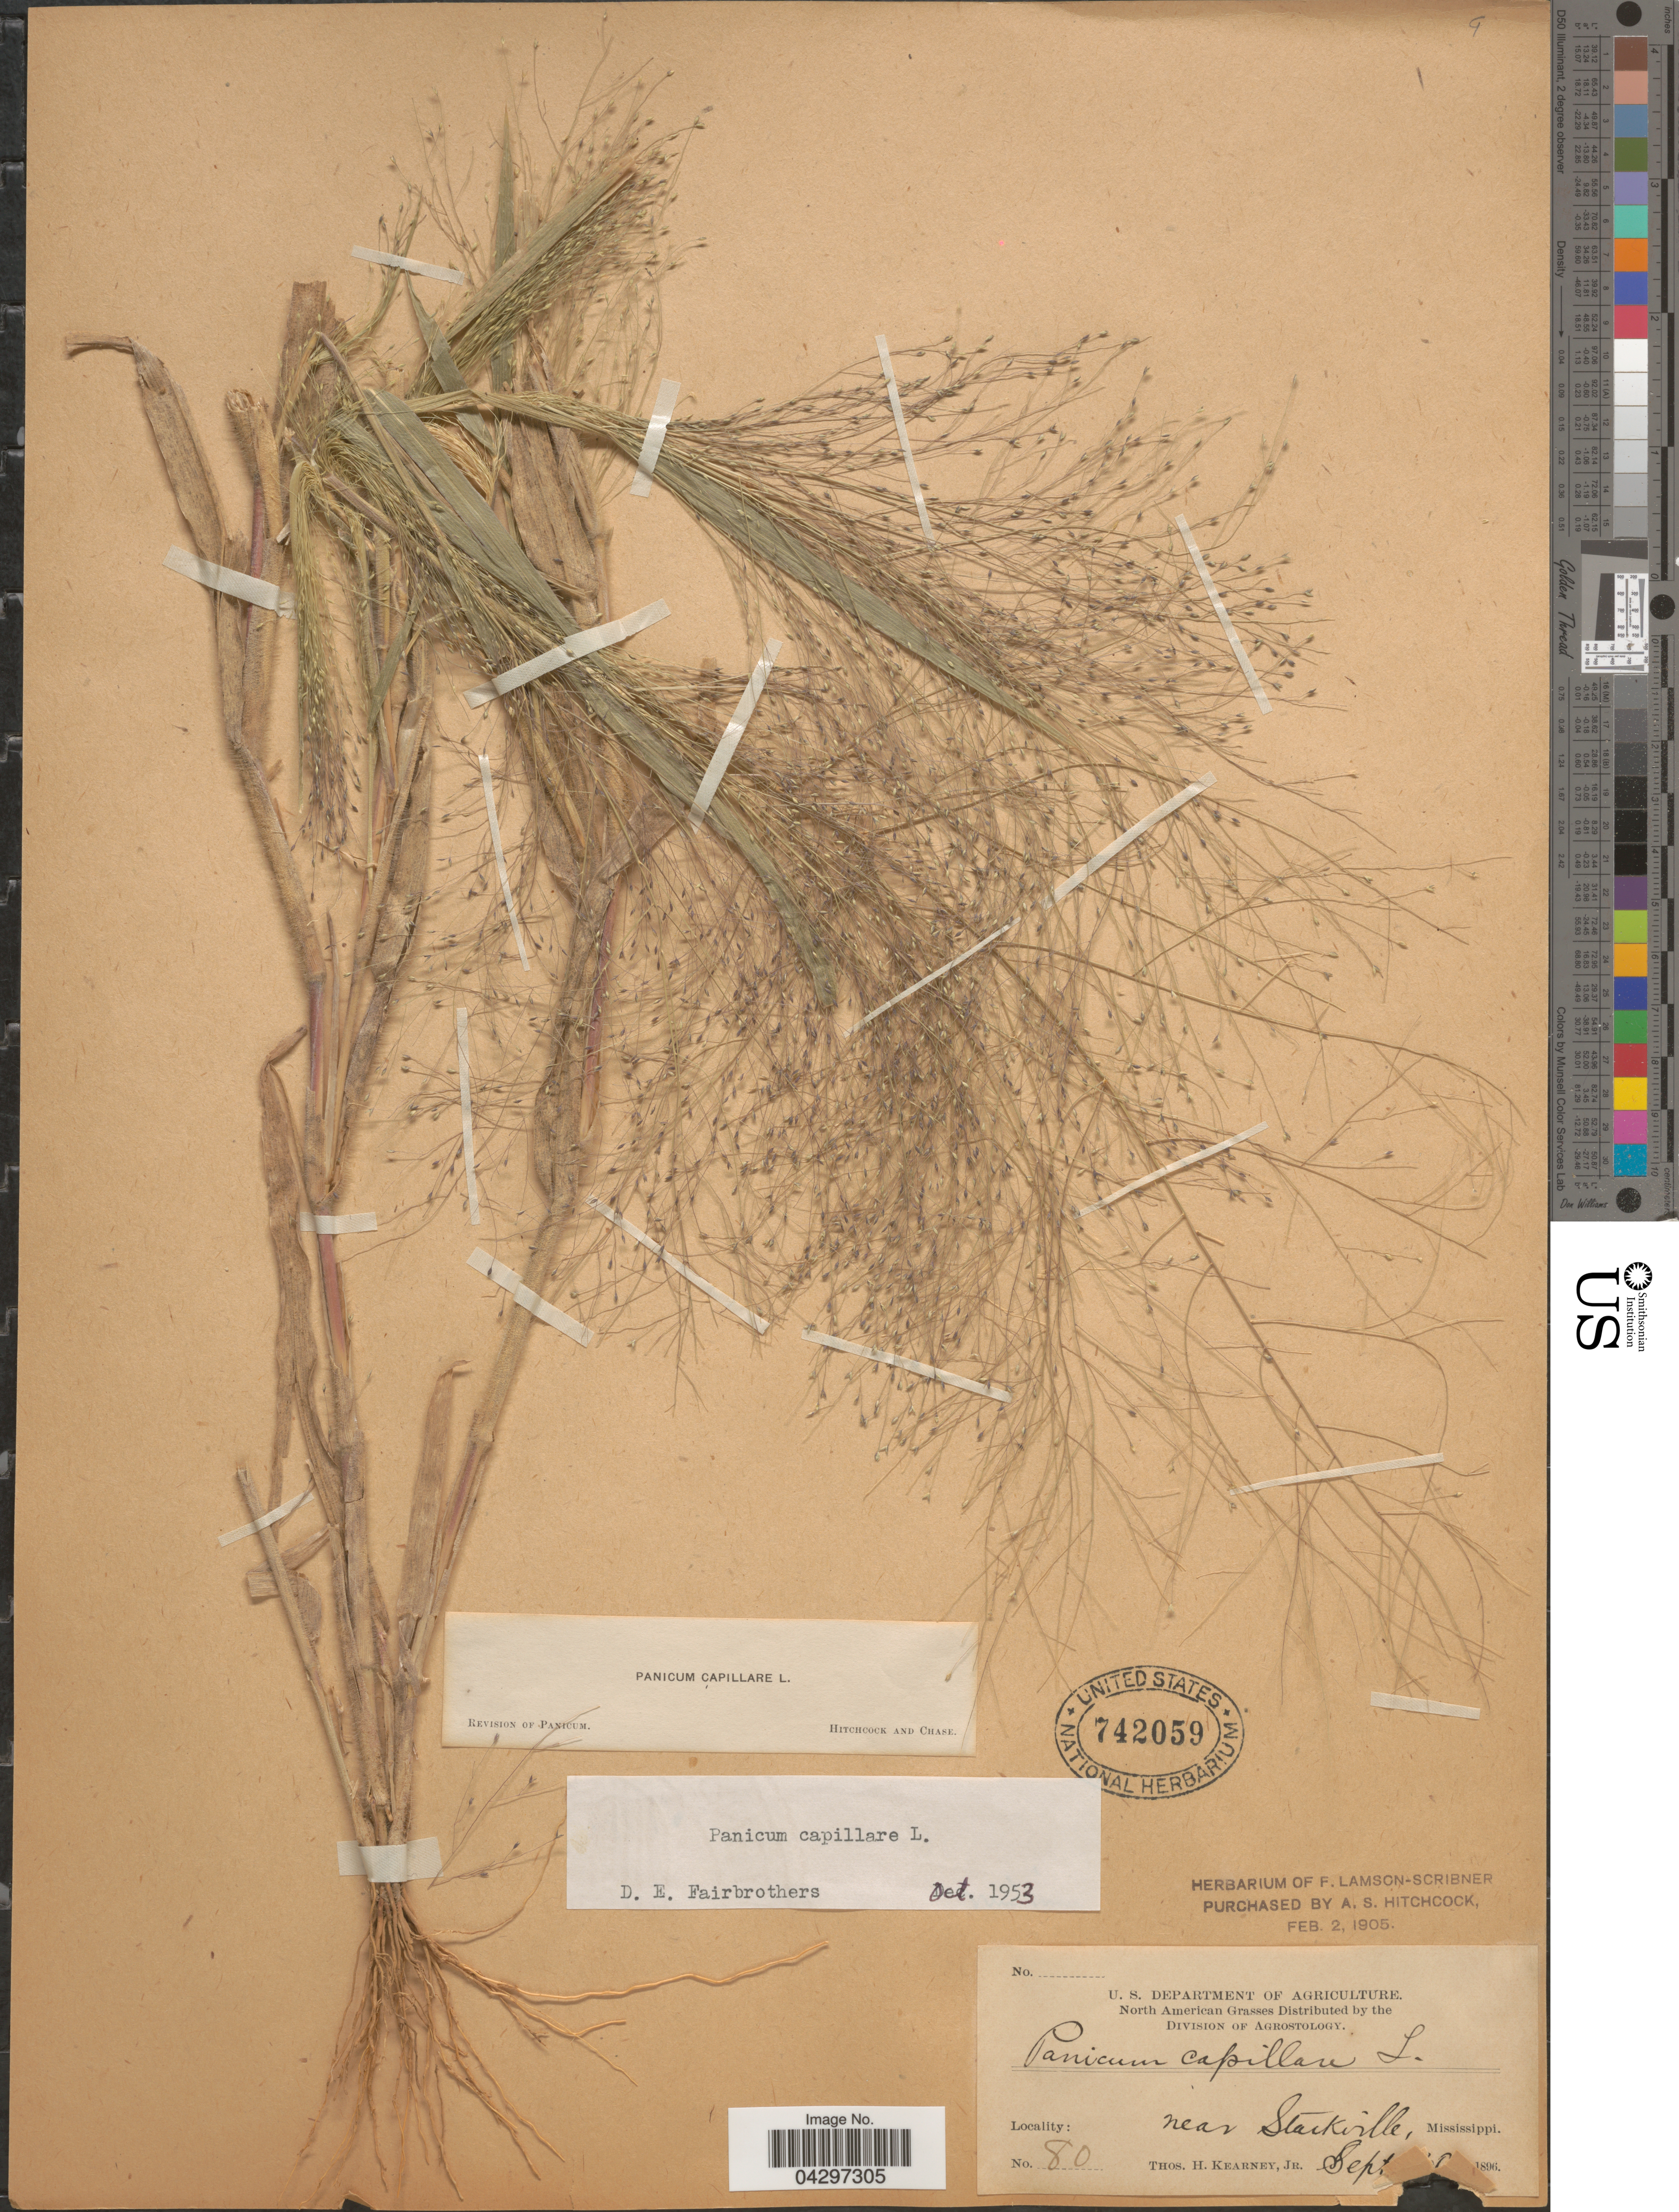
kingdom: Plantae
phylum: Tracheophyta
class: Liliopsida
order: Poales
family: Poaceae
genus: Panicum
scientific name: Panicum capillare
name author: L.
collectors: T. H. Kearney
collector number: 80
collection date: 1896-09-30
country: United States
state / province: Mississippi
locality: Near Starkville.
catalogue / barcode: US 742059